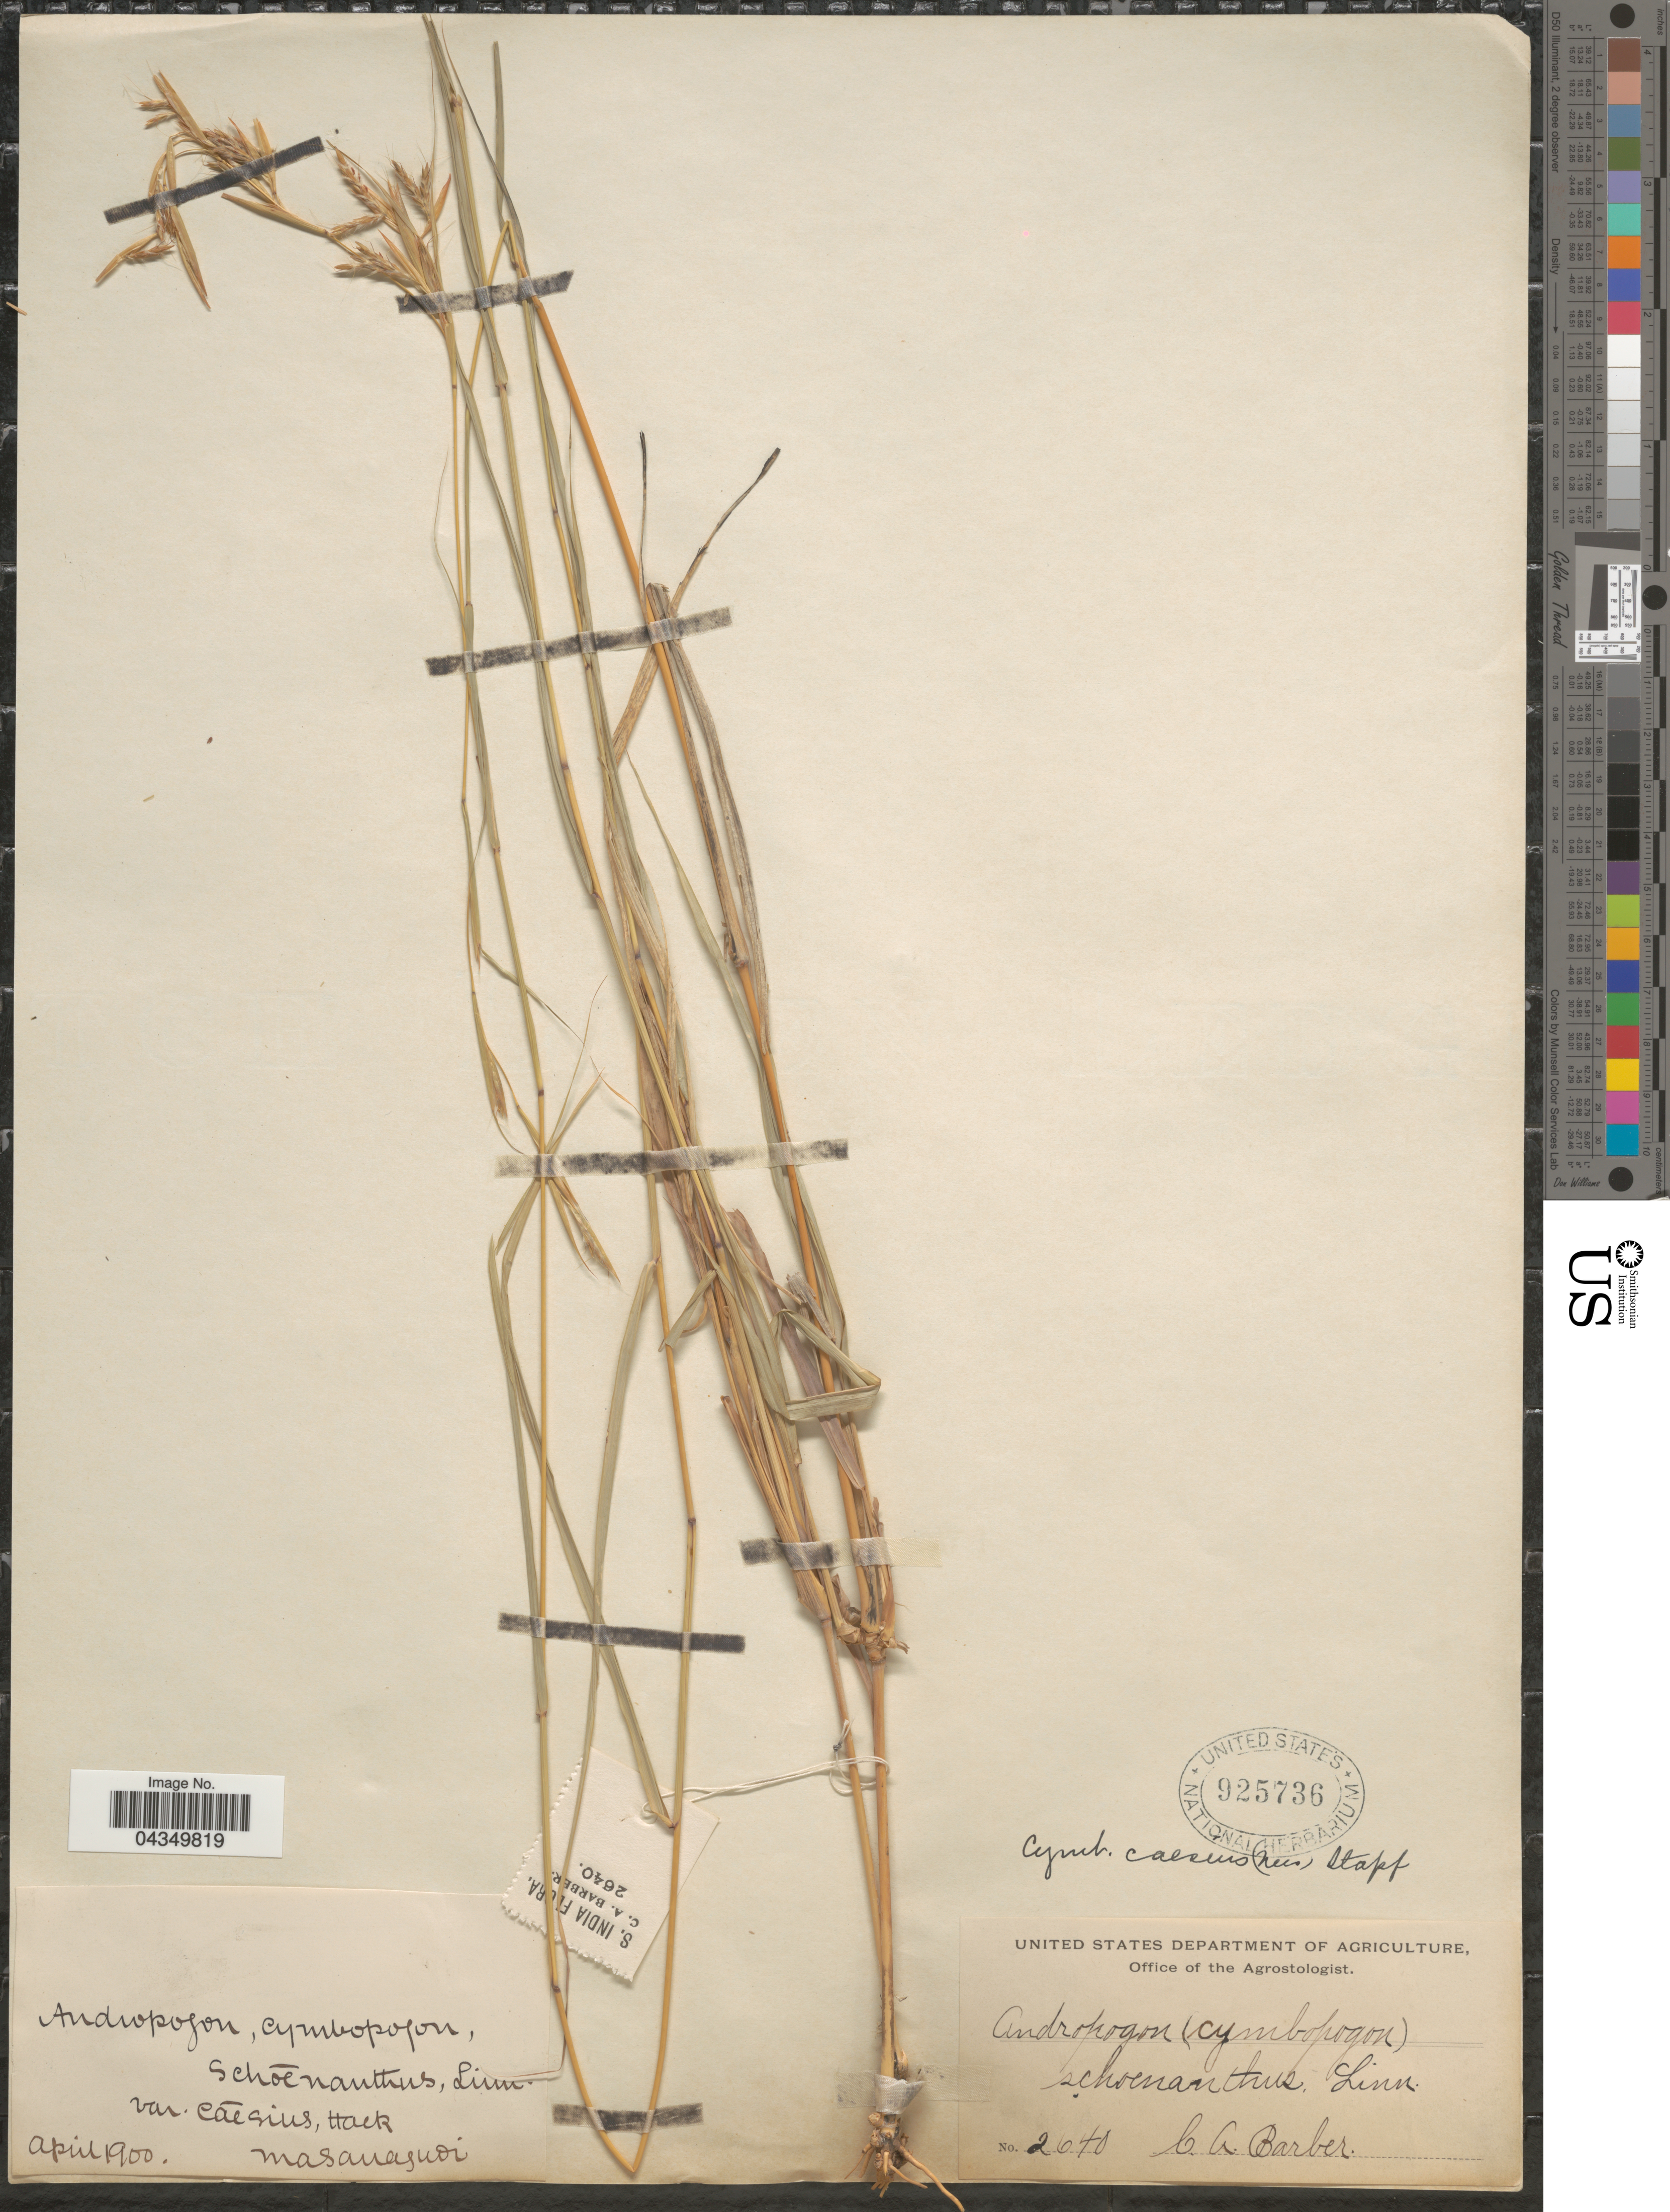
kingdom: Plantae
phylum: Tracheophyta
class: Liliopsida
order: Poales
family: Poaceae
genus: Cymbopogon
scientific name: Cymbopogon caesius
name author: (Nees ex Hook. & Arn.) Stapf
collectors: C. Barber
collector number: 2640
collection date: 1900-04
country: India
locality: S. India. Masanagudi.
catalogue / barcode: US 925736